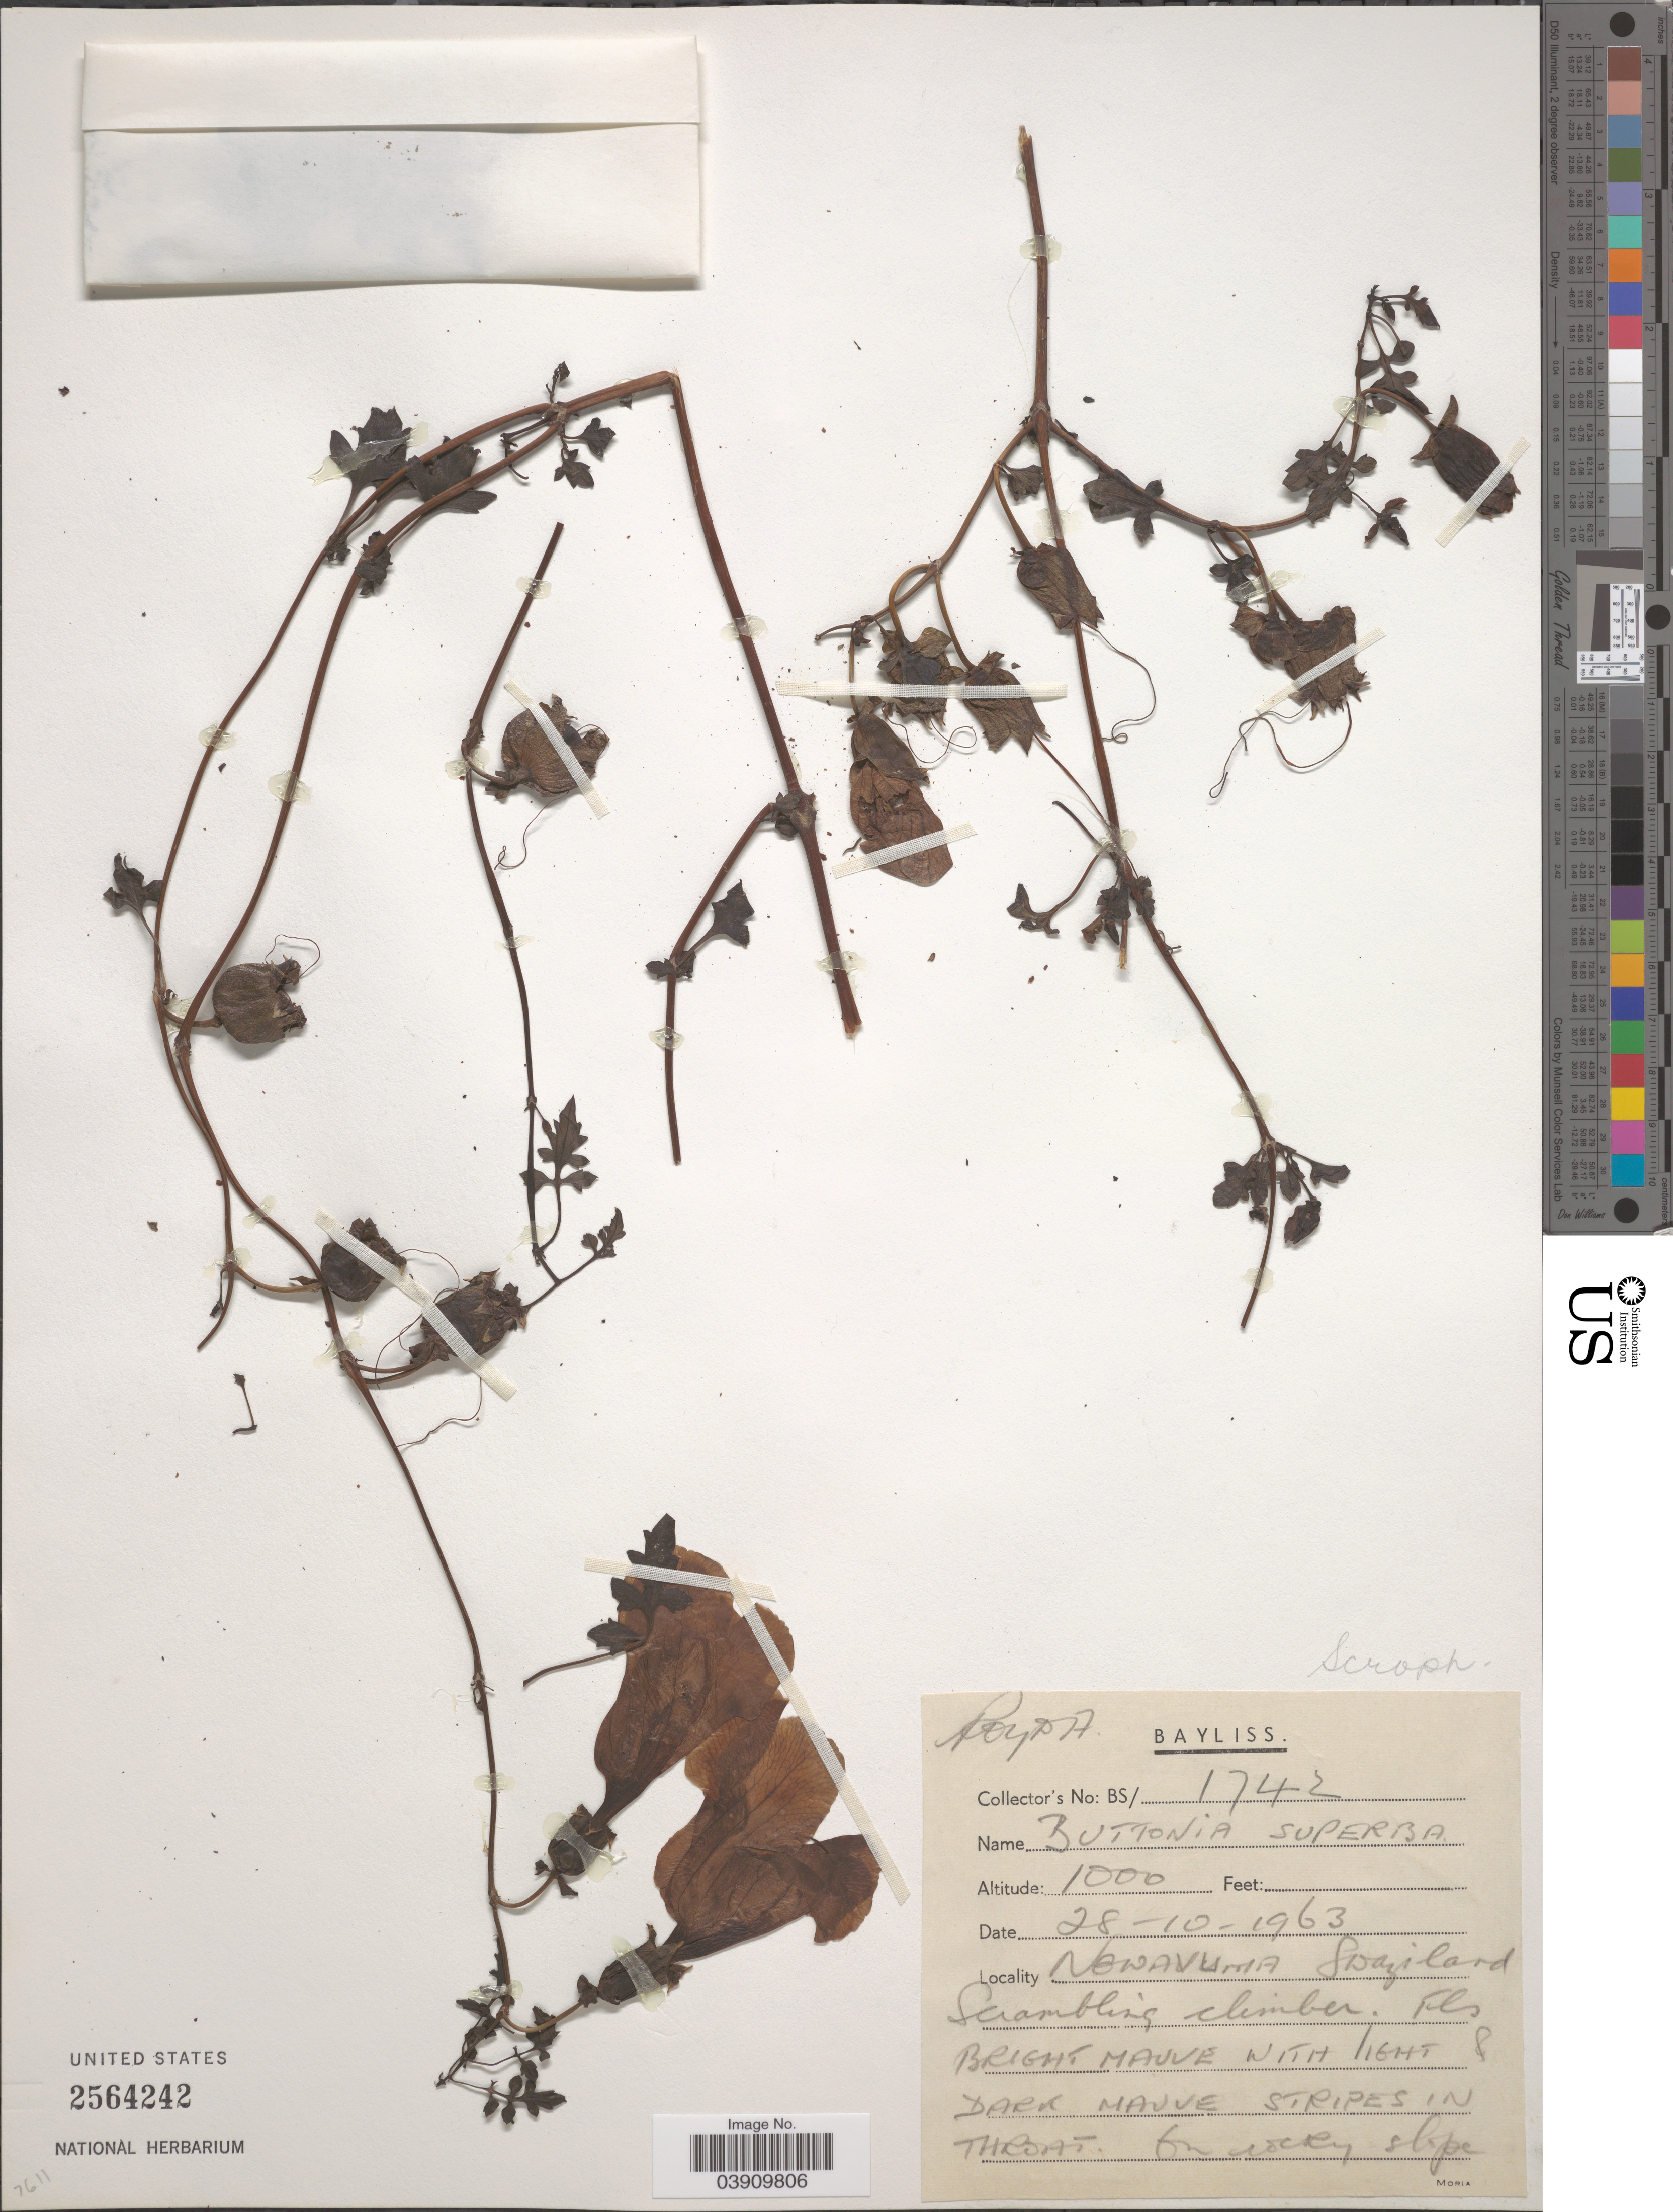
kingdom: Plantae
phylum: Tracheophyta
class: Magnoliopsida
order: Lamiales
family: Orobanchaceae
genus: Buttonia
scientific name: Buttonia superba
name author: Oberm.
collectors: R. Bayliss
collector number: BS/1742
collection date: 1963-10-28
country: Eswatini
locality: Ingwavuma.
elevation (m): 305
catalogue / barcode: US 2564242